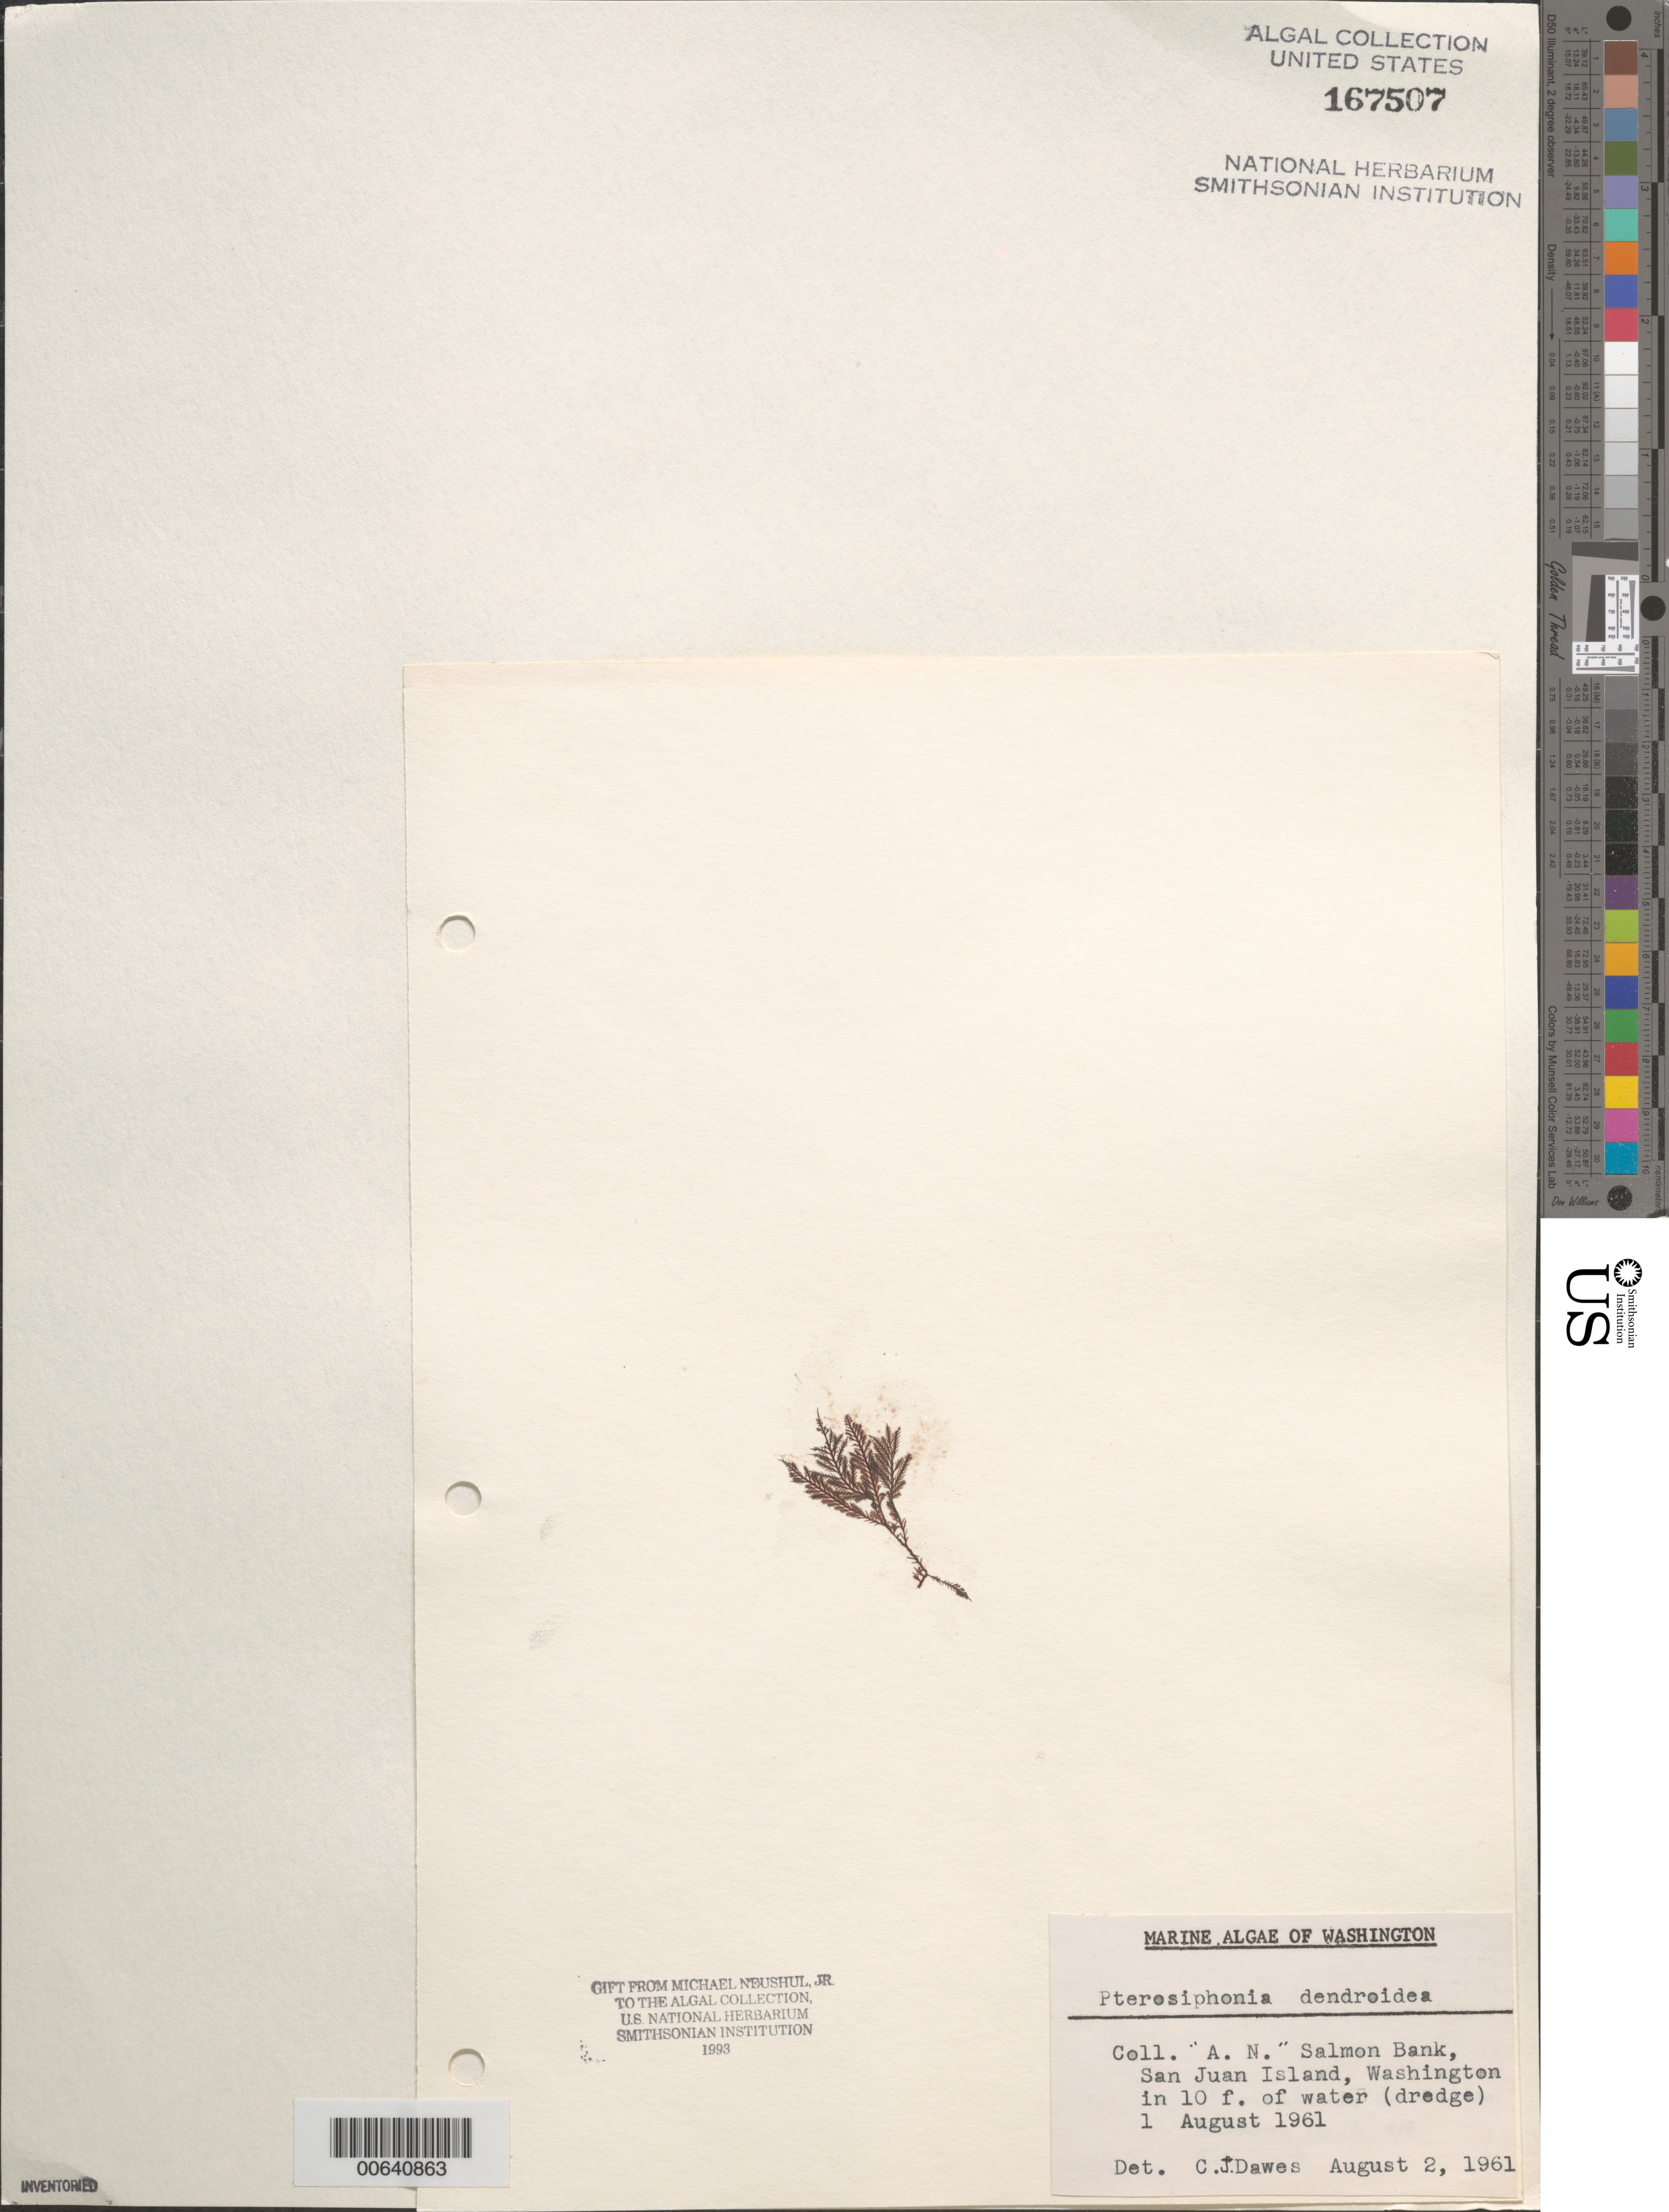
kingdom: Plantae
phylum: Rhodophyta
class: Florideophyceae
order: Ceramiales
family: Rhodomelaceae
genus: Symphyocladiella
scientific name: Symphyocladiella dendroidea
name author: (Montagne) Bustamante et al.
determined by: Algae name updating Project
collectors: A. N.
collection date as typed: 01 Aug 1961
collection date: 1961-08-01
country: United States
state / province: Washington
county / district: San Juan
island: San Juan Island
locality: Salmon Bank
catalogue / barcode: US 167507